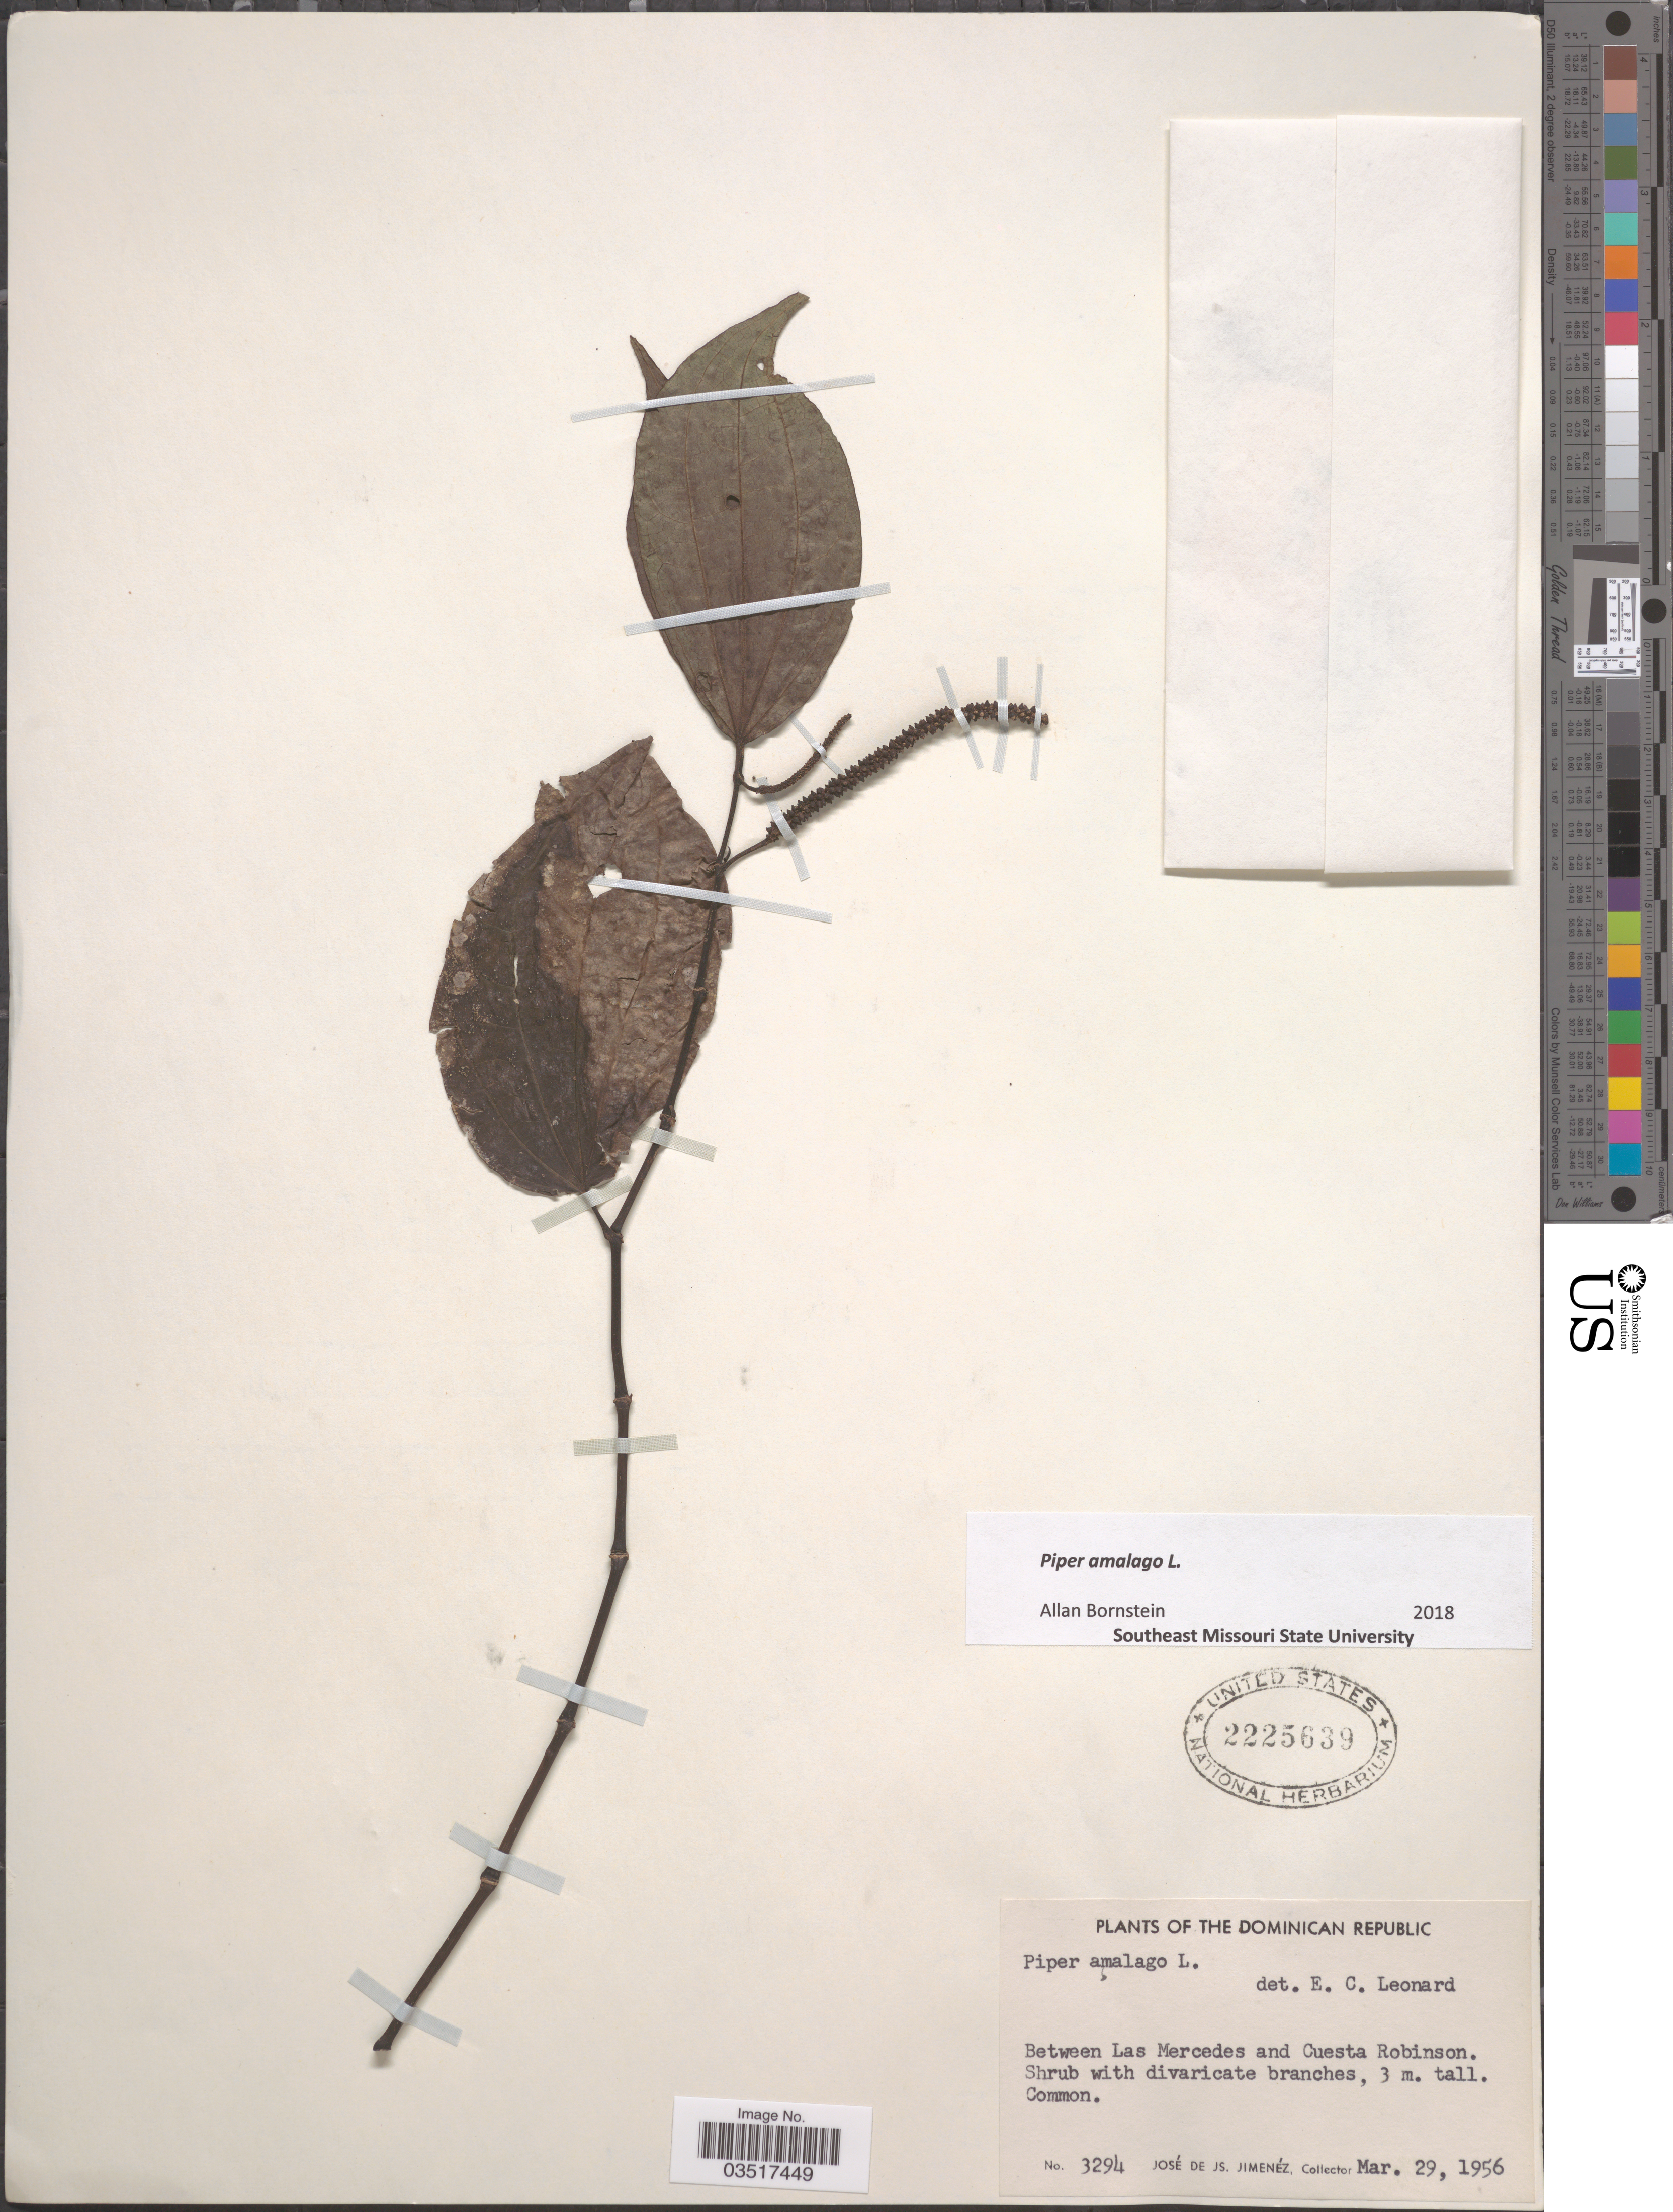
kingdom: Plantae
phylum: Tracheophyta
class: Magnoliopsida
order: Piperales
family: Piperaceae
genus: Piper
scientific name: Piper amalago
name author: L.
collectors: J. J. Jiménez Almonte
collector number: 3294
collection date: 1956-03-29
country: Dominican Republic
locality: Between Las Mercedes and Cuesta Robinson.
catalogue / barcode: US 2225639